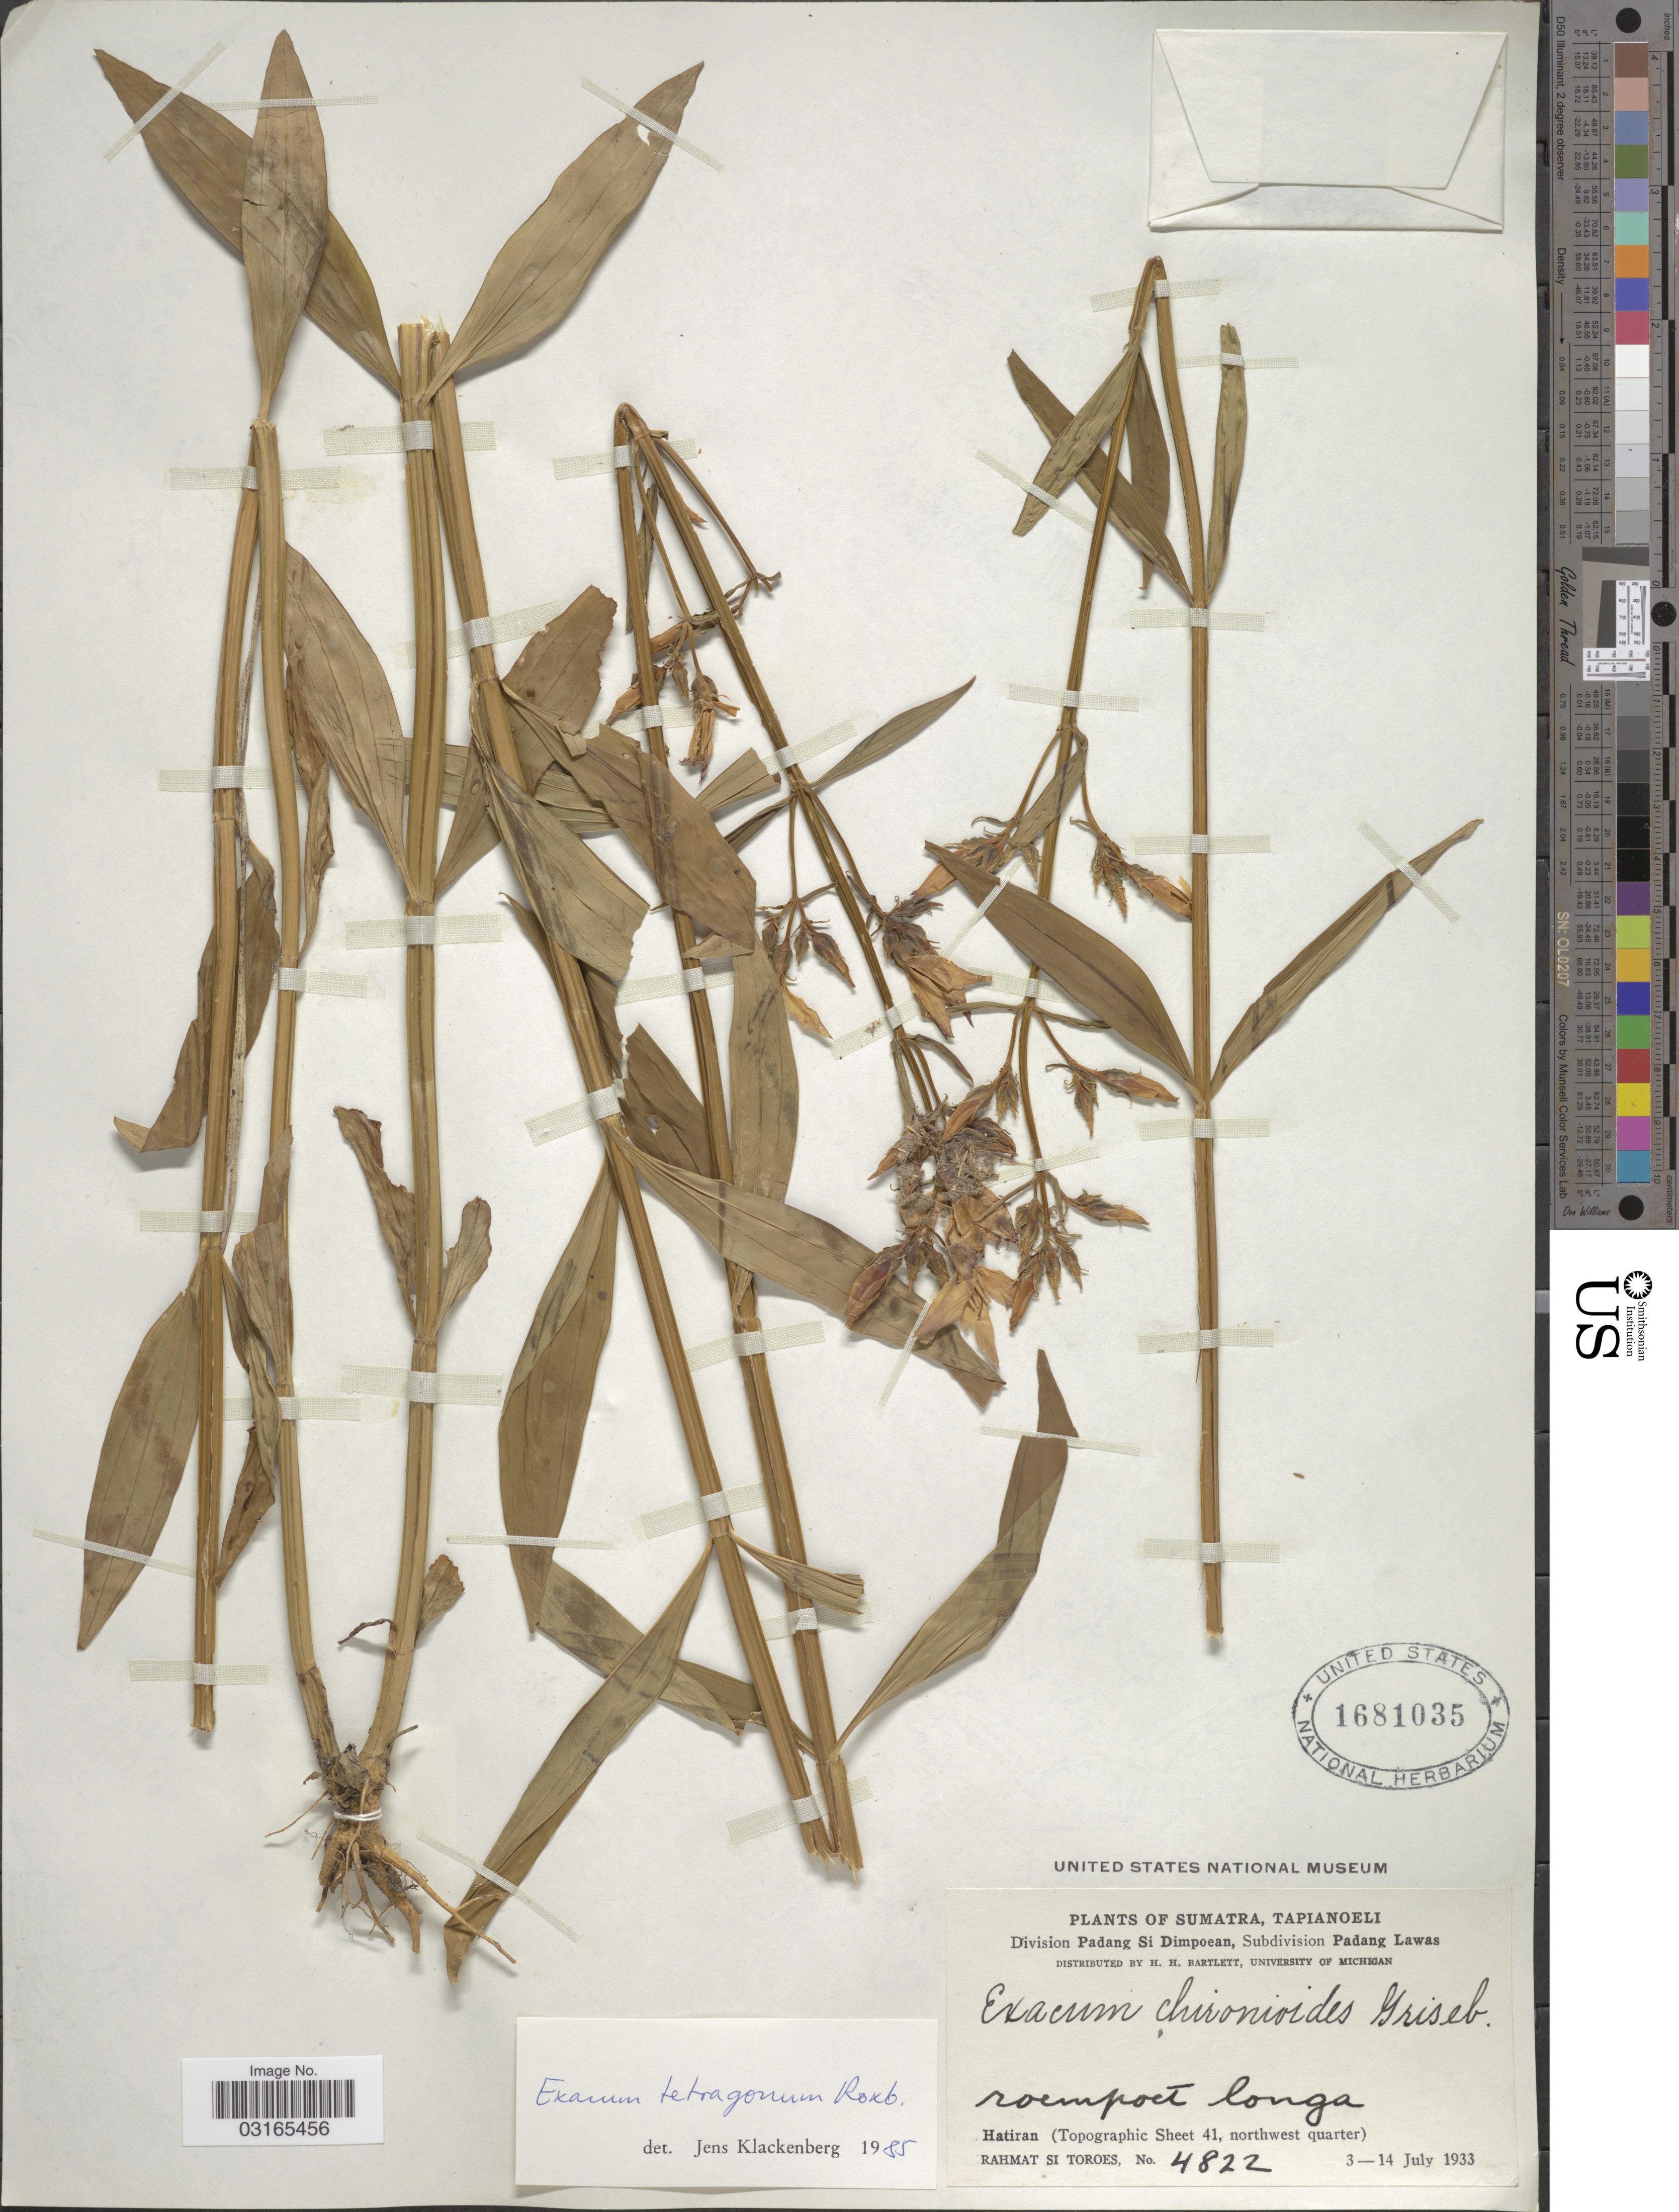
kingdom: Plantae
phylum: Tracheophyta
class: Magnoliopsida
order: Gentianales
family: Gentianaceae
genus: Exacum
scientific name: Exacum tetragonum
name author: Roxb.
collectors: Rahmat Si Boeea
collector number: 4822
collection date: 1933-07-03/1933-07-14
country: Indonesia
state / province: Sumatra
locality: Tapianoeli. Division Padang Si Dimpoean, Subdivision Padang Lawas. Hatiran (Topographic Sheet 41, northwest quarter).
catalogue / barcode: US 1681035